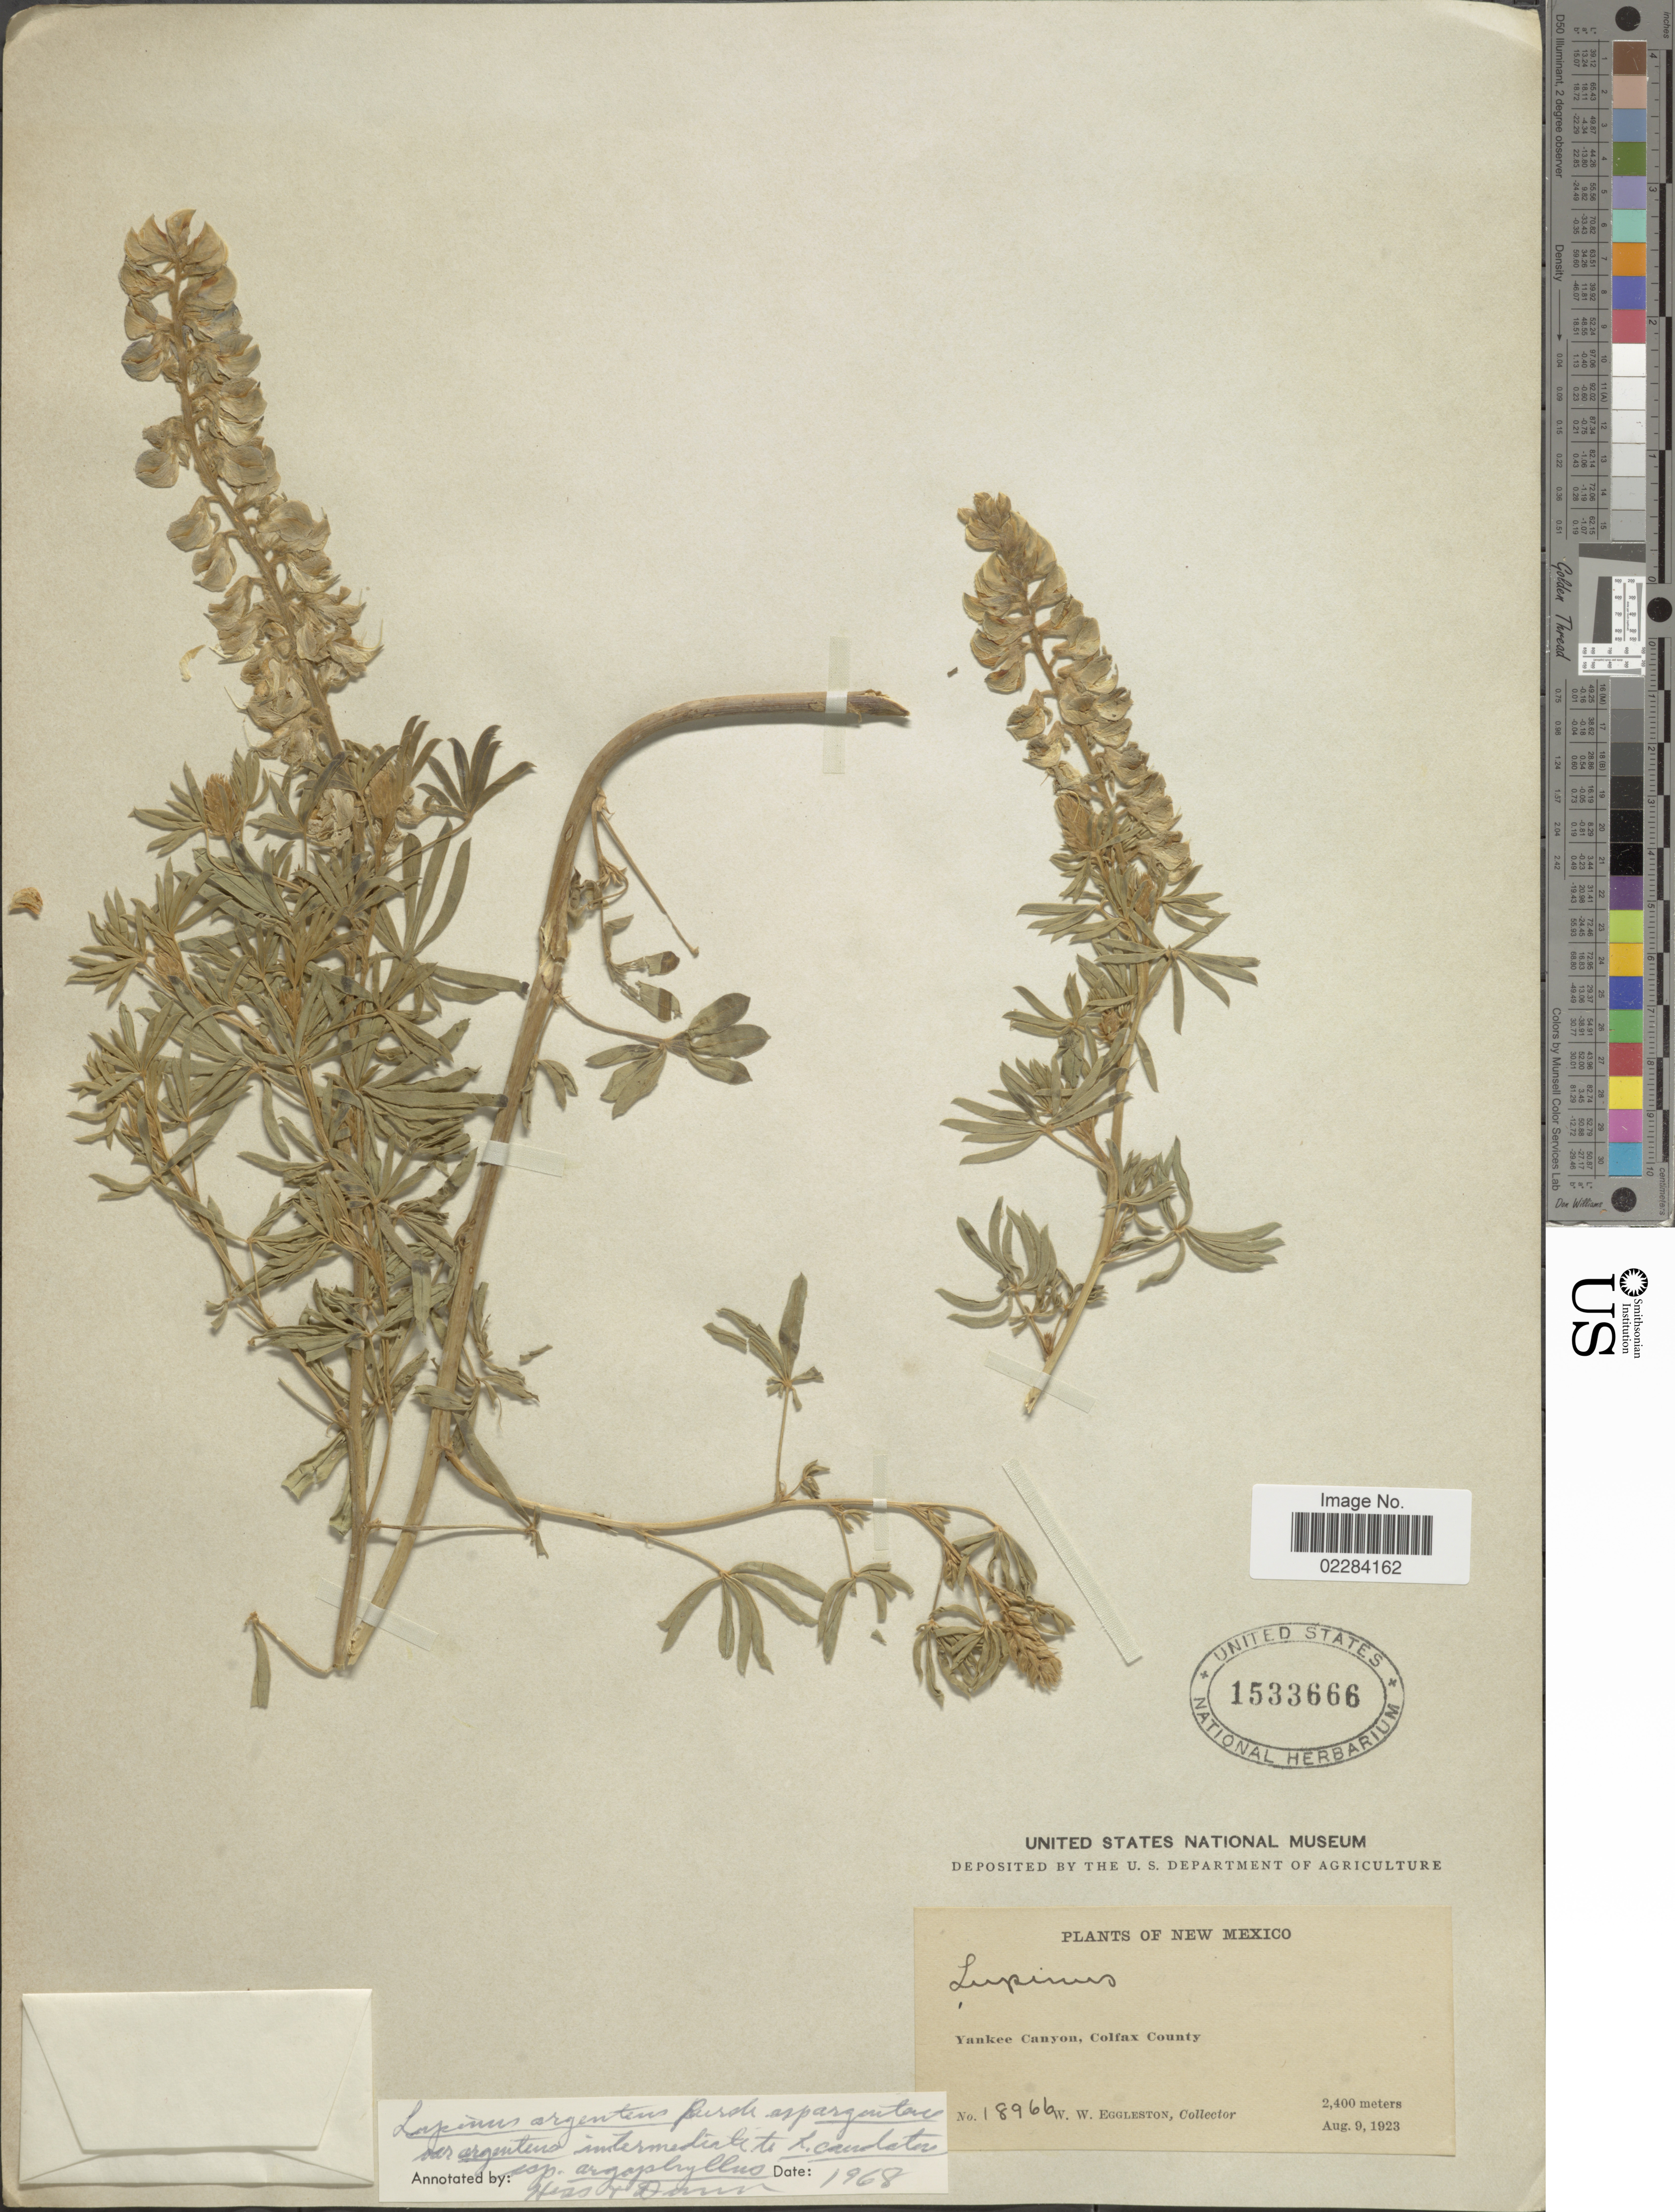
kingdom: Plantae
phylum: Tracheophyta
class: Magnoliopsida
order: Fabales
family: Fabaceae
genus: Lupinus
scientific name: Lupinus argenteus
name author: Pursh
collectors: W. W. Eggleston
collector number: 18966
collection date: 1923-08-09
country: United States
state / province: New Mexico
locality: Yankee Canyon, Colfax County.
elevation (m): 2400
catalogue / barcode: US 1533666